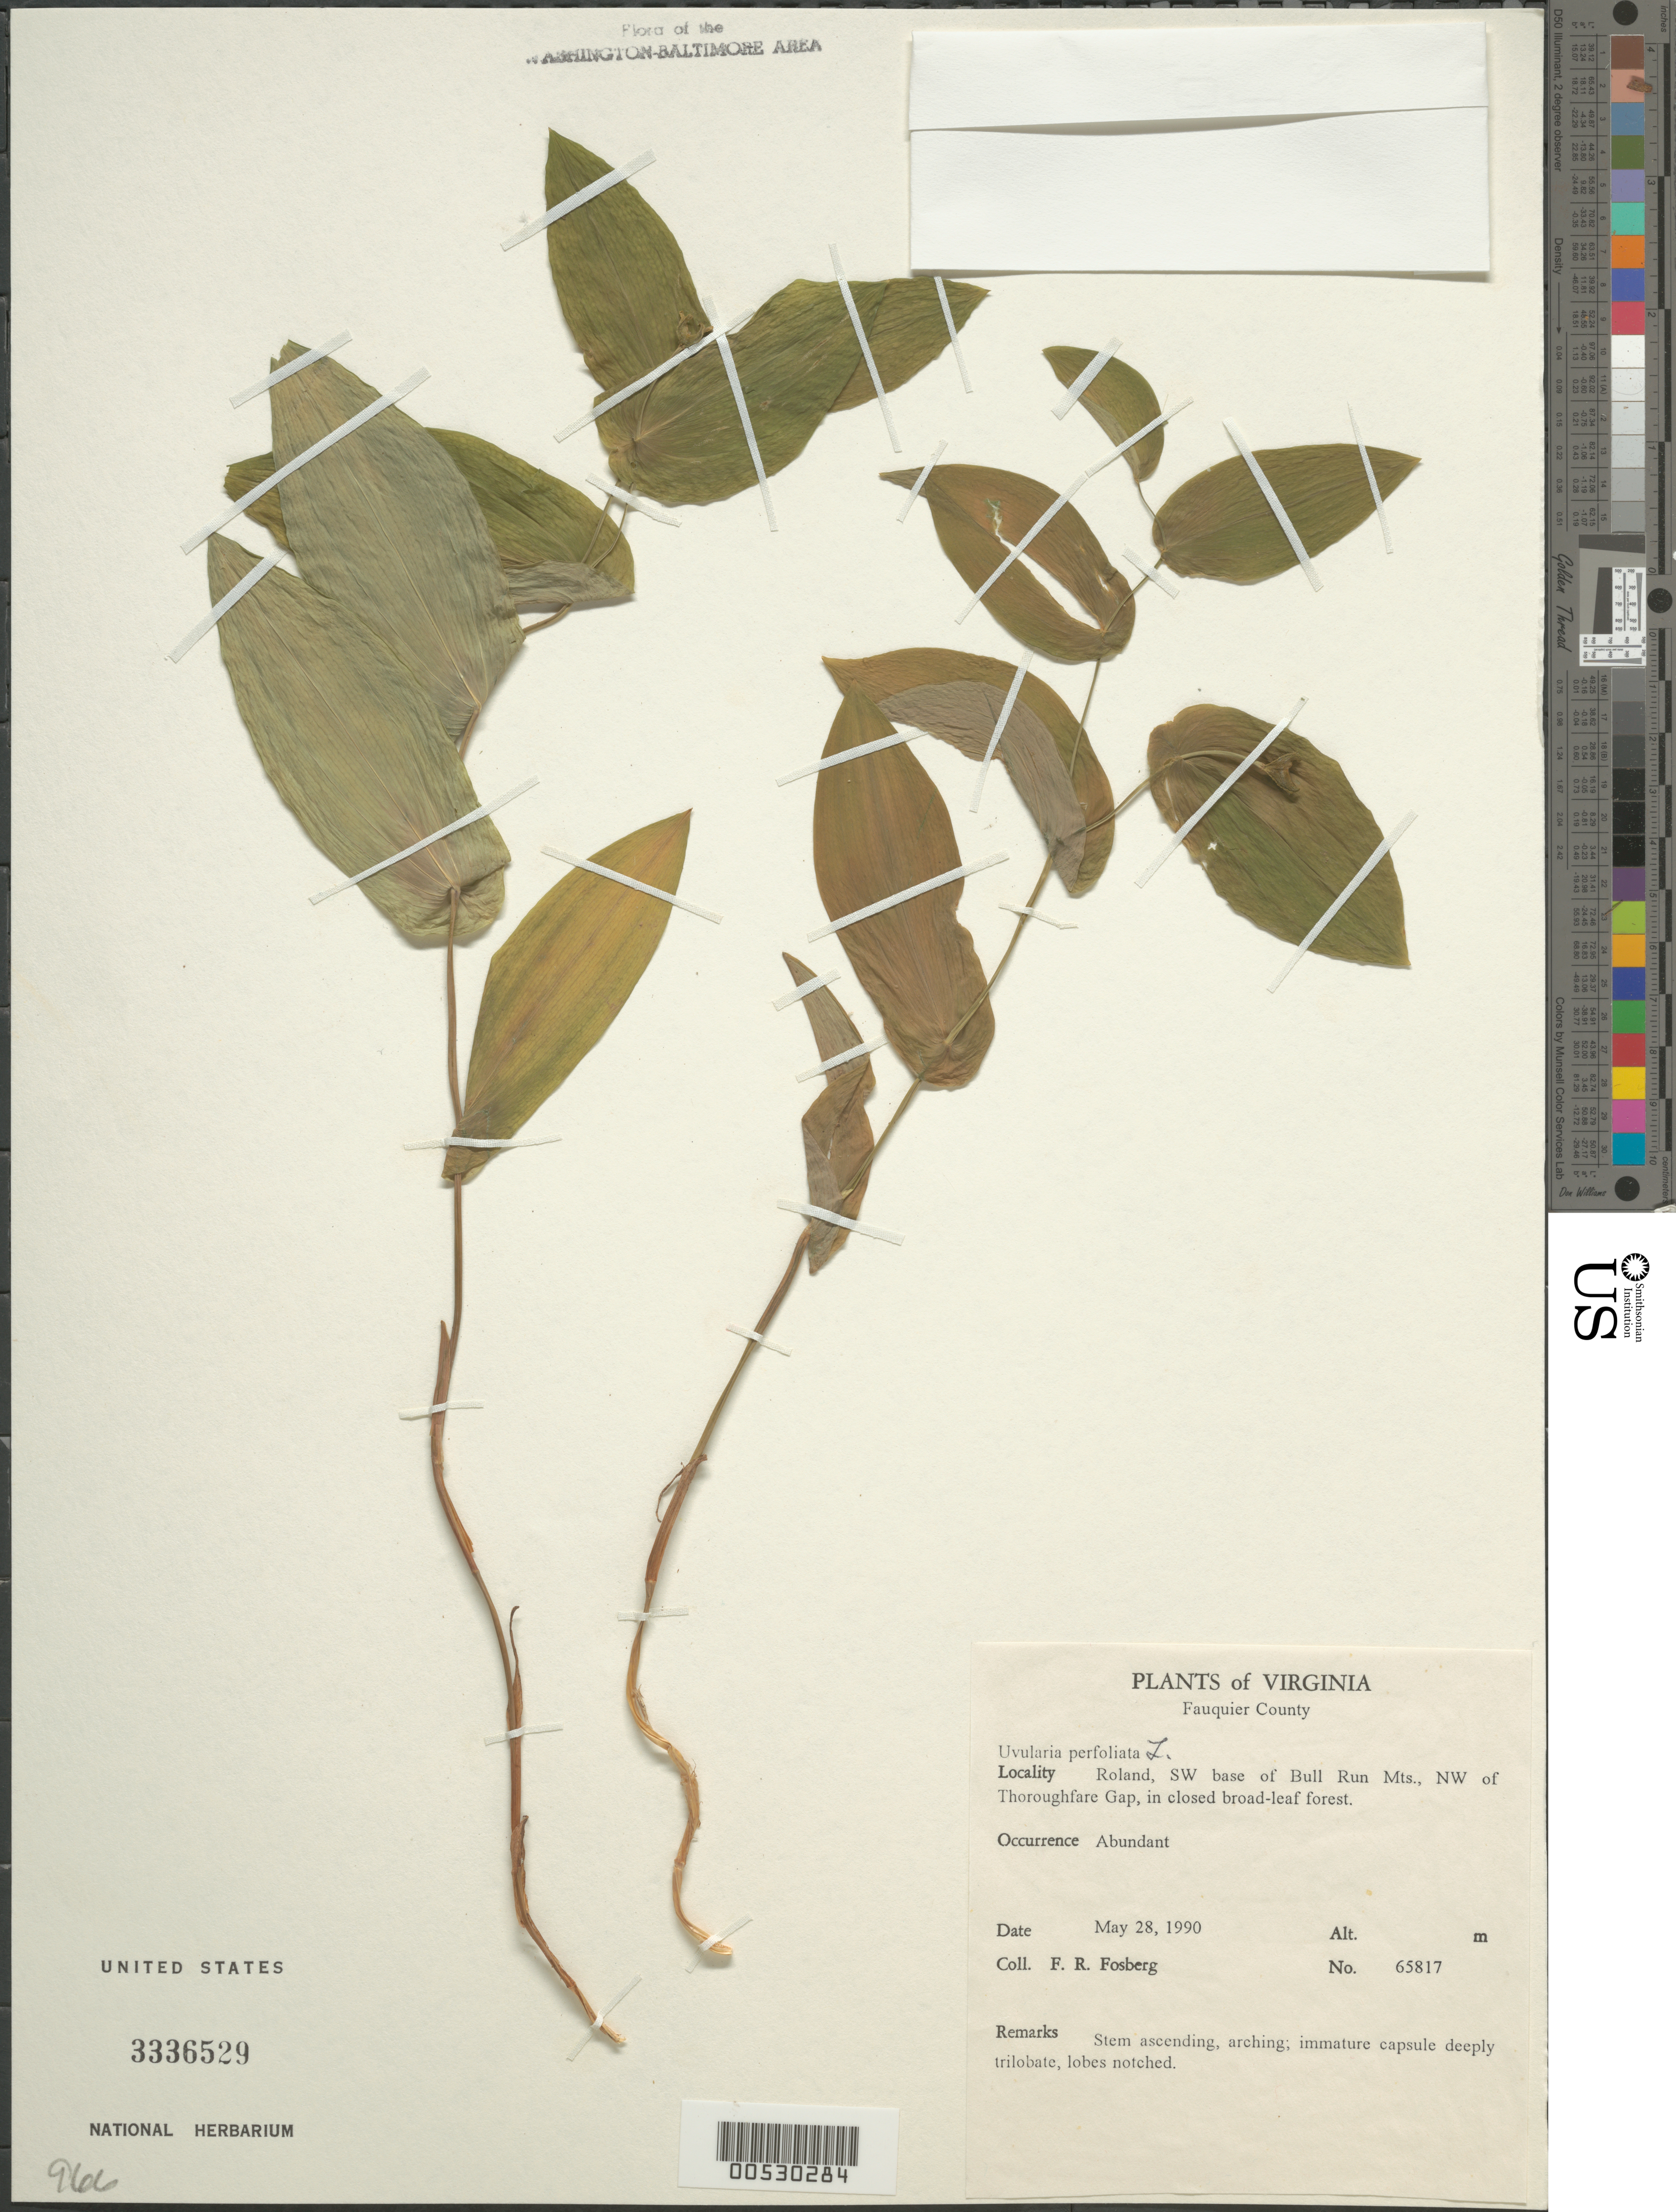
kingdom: Plantae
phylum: Tracheophyta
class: Liliopsida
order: Liliales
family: Colchicaceae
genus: Uvularia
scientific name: Uvularia perfoliata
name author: L.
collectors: F. R. Fosberg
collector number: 65817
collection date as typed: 28 May 1990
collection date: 1990-05-28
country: United States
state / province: Virginia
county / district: Fauquier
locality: Roland, SW base of Bull Run Mts., NW of Thoroughfare Gap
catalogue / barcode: US 3336529